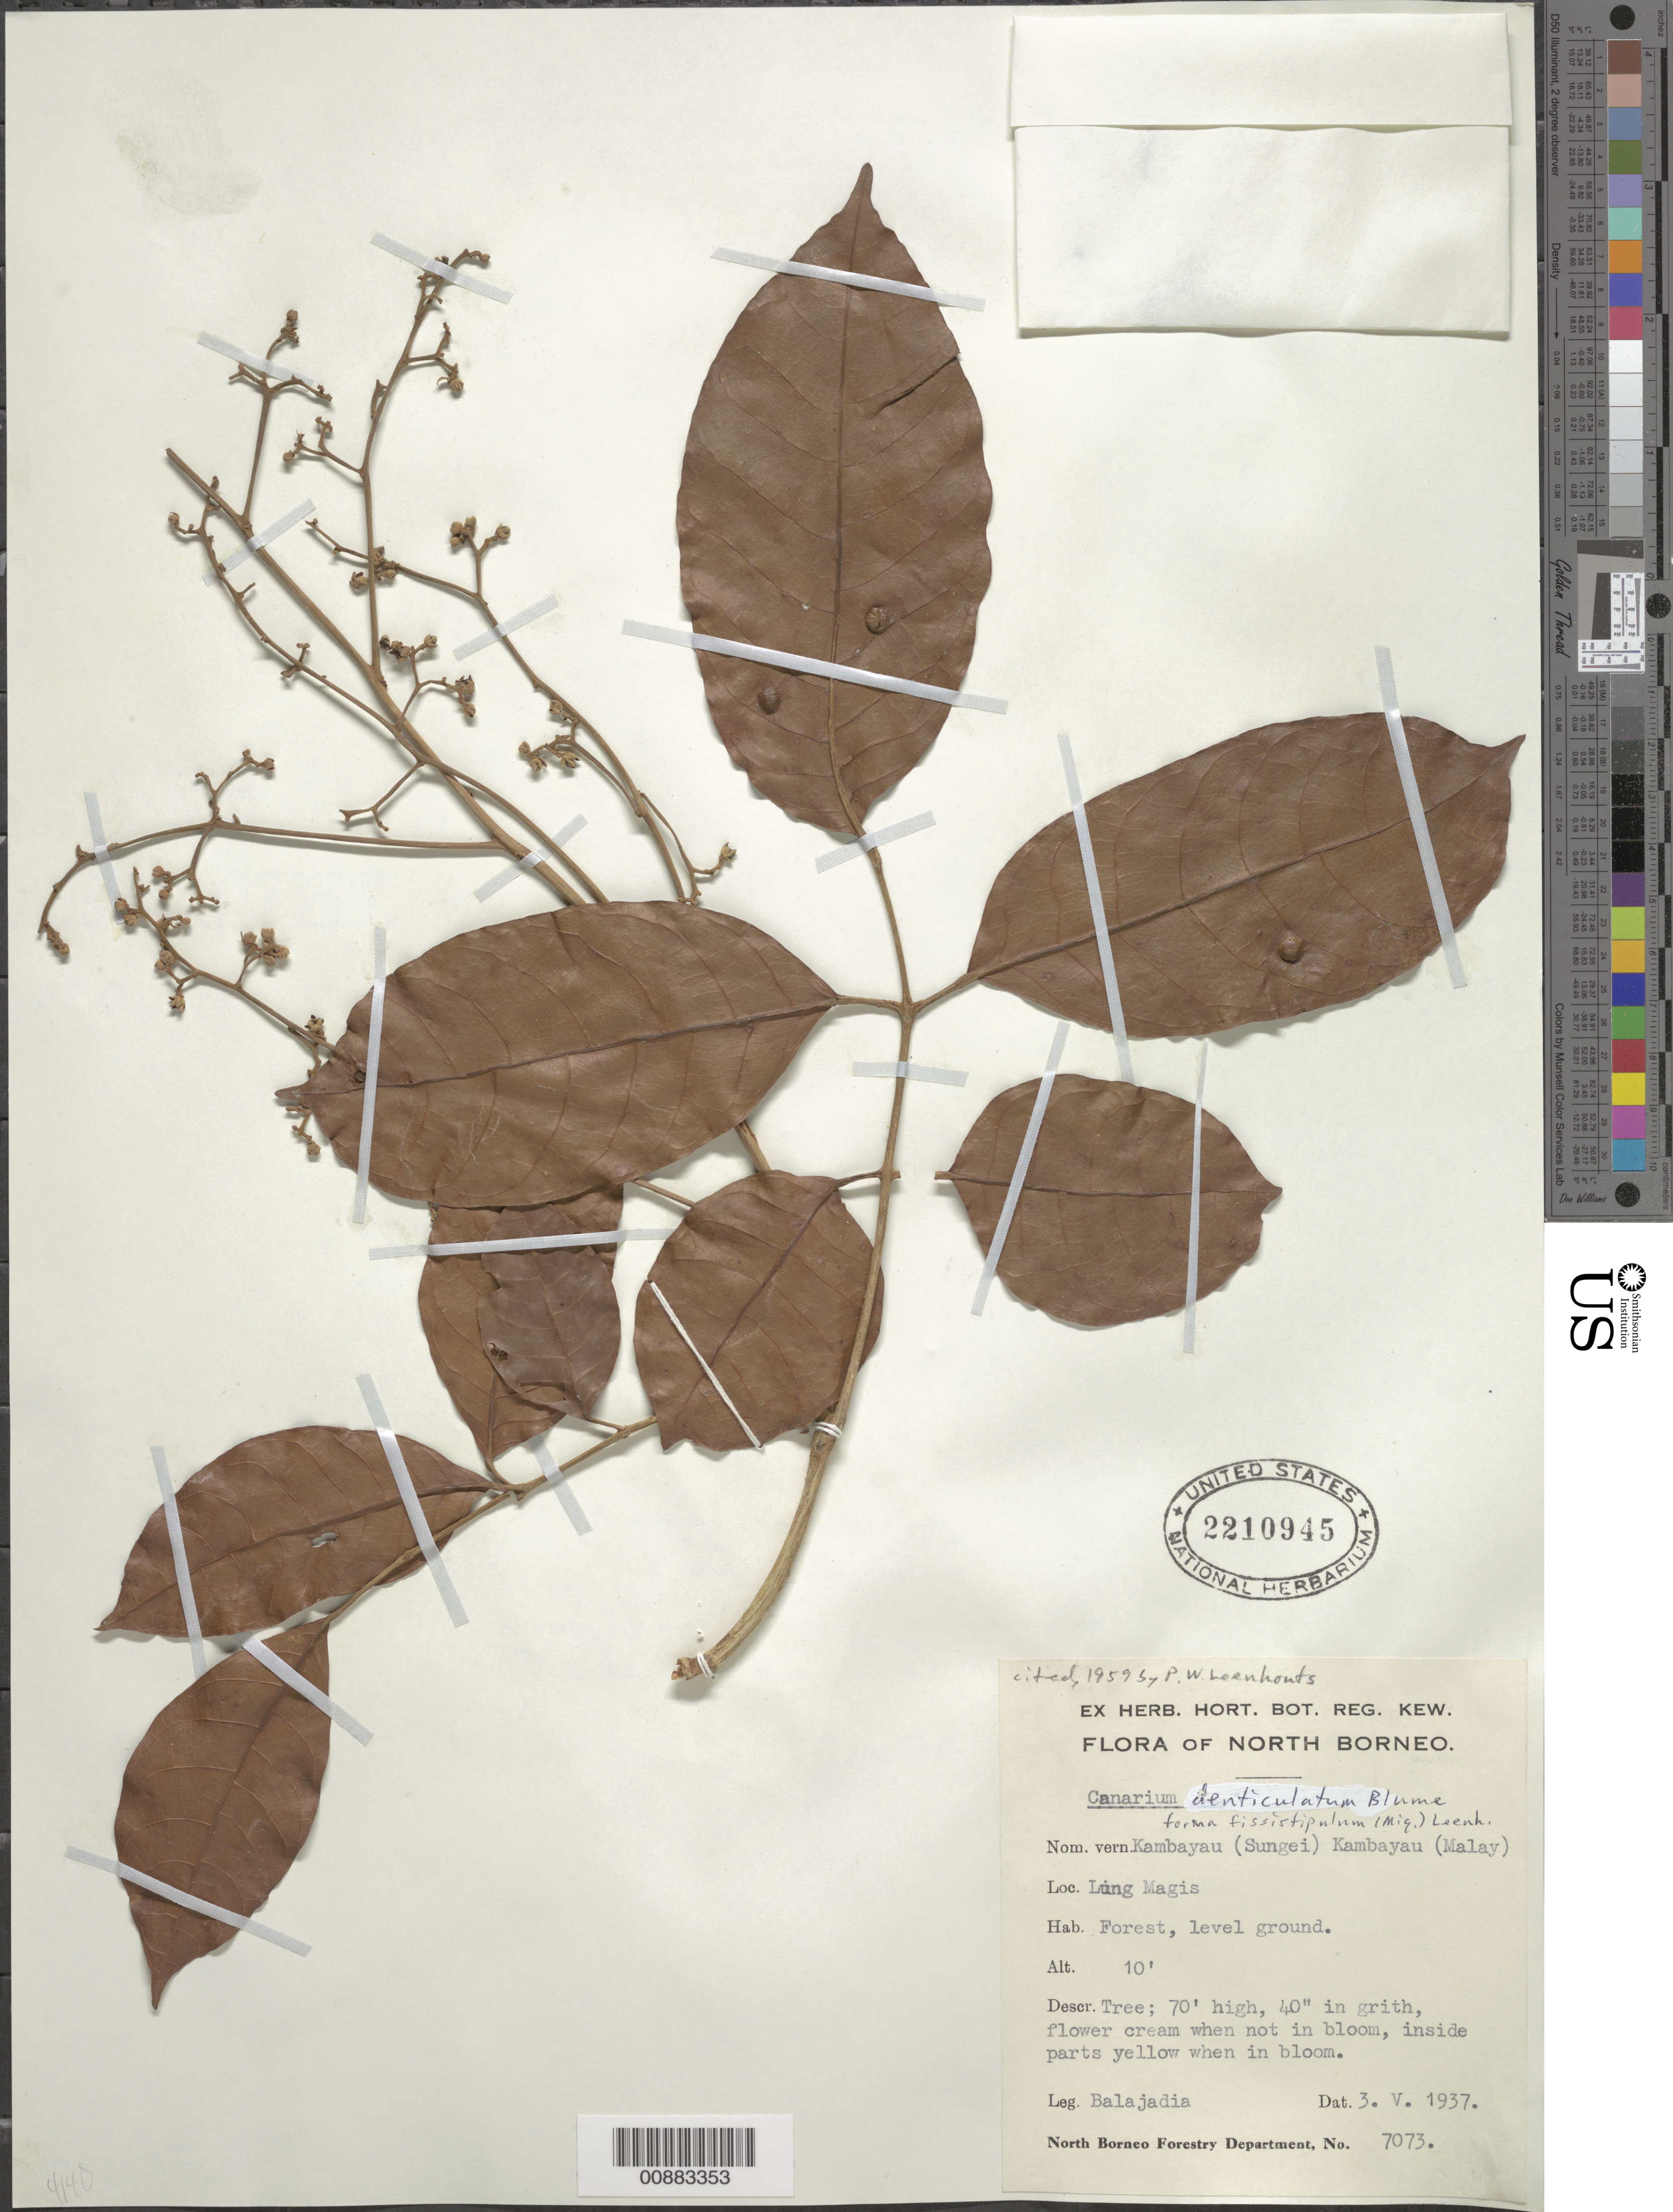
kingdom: Plantae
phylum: Tracheophyta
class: Magnoliopsida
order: Sapindales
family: Burseraceae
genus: Canarium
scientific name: Canarium denticulatum subsp. fissistipulum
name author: (Miq.) Leenh.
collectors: -. Balajadia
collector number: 7073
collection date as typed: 03 May 1937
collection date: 1937-05-03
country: Indonesia / Malaysia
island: Borneo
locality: Lung Magis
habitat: Forest, level ground.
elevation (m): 3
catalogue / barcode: US 2210945